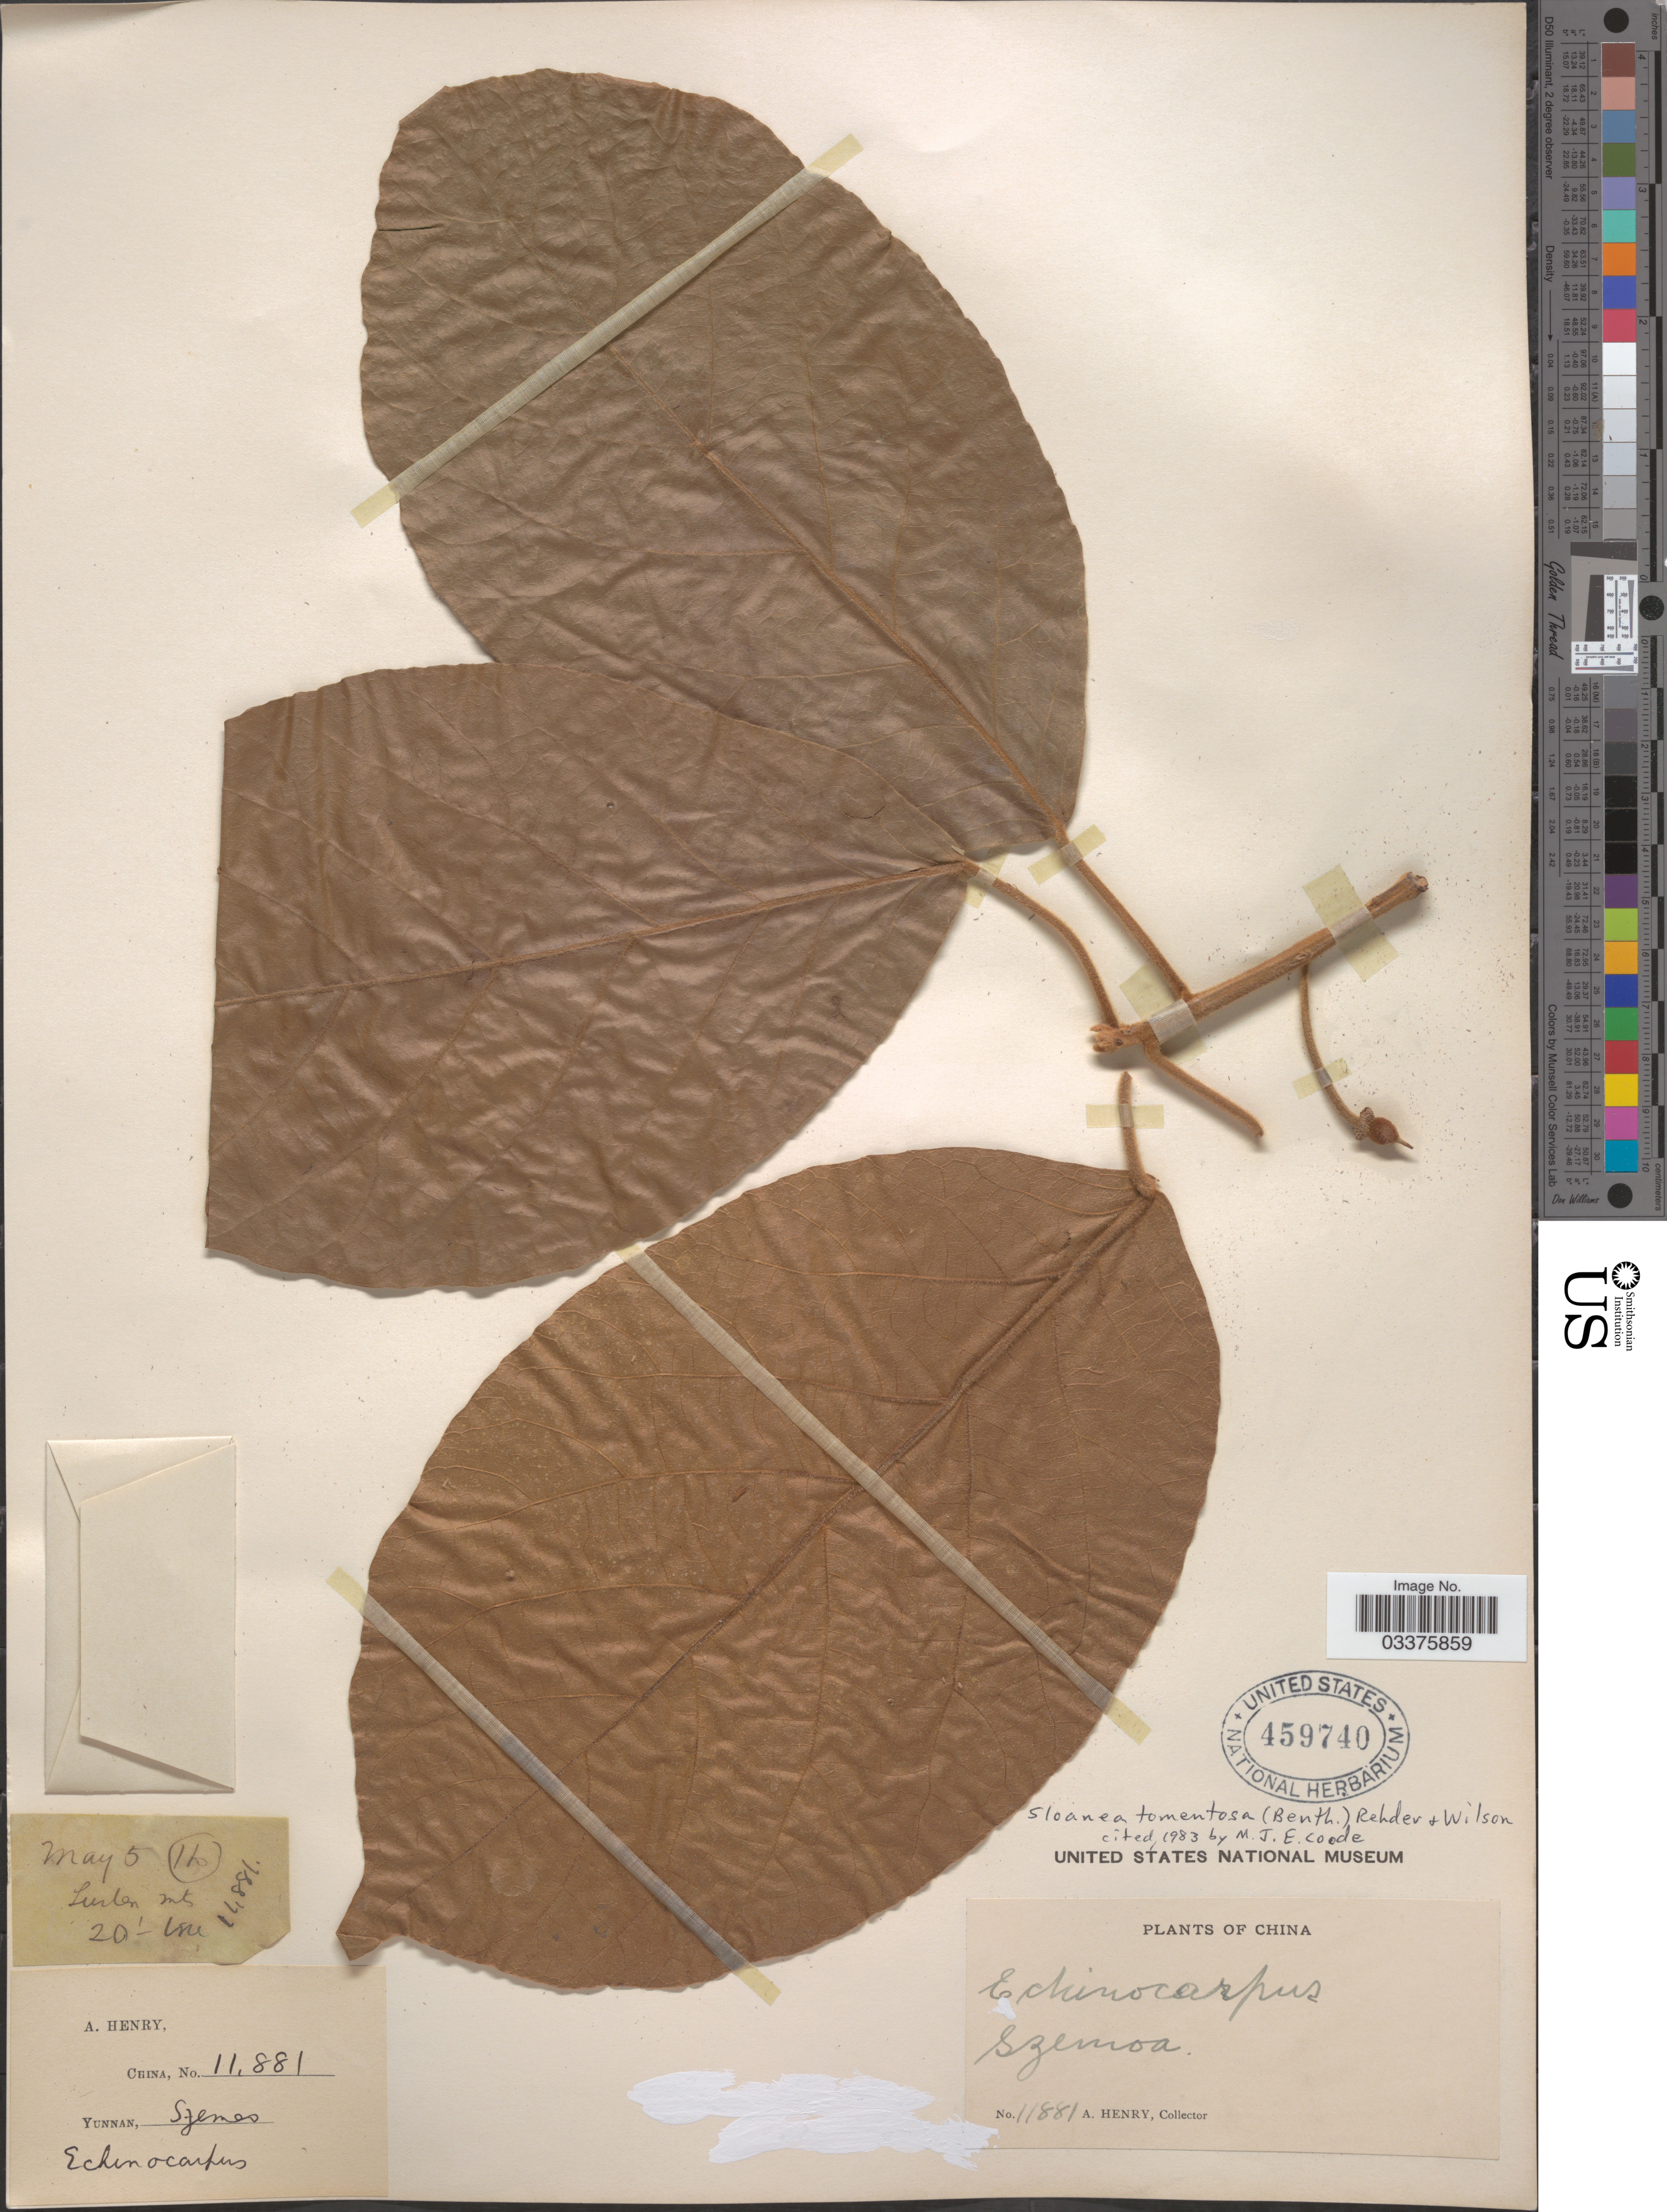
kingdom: Plantae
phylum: Tracheophyta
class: Magnoliopsida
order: Oxalidales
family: Elaeocarpaceae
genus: Sloanea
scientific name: Sloanea tomentosa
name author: (Benth.) Rehder & E.H. Wilson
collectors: A. Henry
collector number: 11881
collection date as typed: Transcribed d/m/y: /5/5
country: China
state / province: Yunnan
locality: Szemao. Lurlen mts. Ho.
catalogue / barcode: US 459740